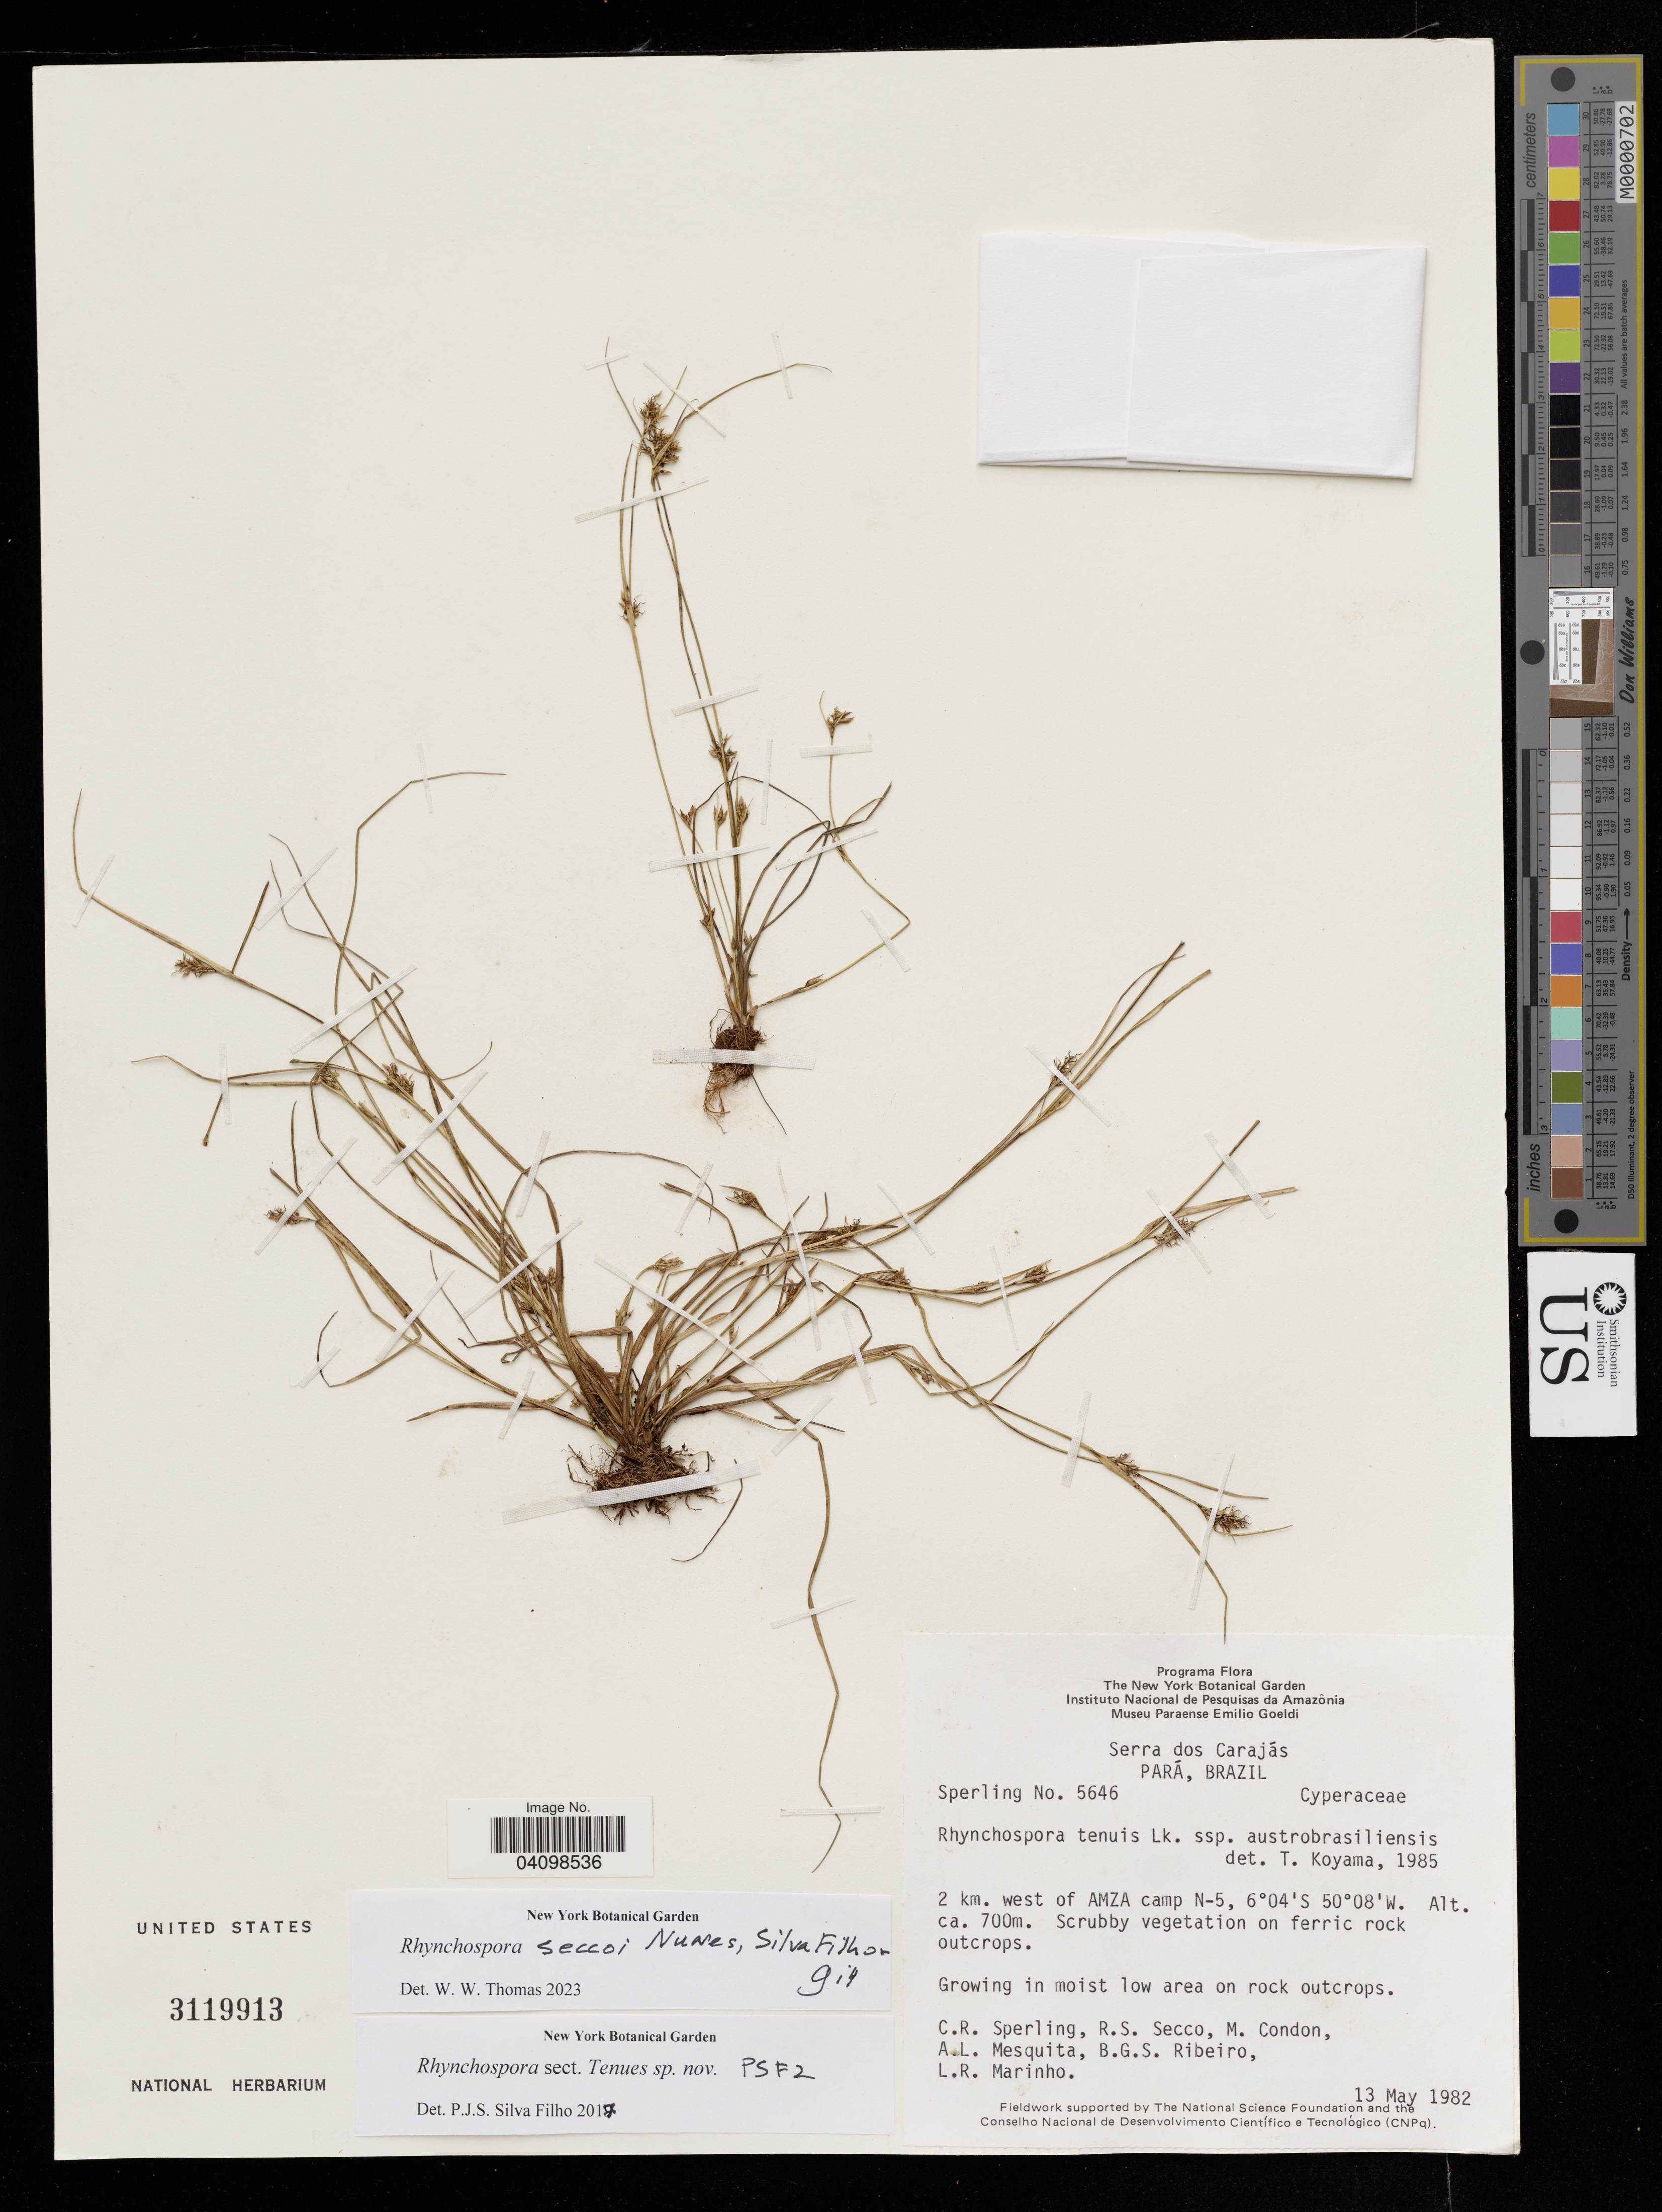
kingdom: Plantae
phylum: Tracheophyta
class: Liliopsida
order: Poales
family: Cyperaceae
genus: Rhynchospora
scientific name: Rhynchospora seccoi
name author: C.S.Nunes et al.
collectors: C. R. Sperling, R. Secco, M. Condon & A. L. Mesquita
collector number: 5646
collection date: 1982-05-13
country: Brazil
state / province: Pará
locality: Serra dos Carajás. 2 km. west of Amza camp N-5.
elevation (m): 700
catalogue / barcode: US 3119913